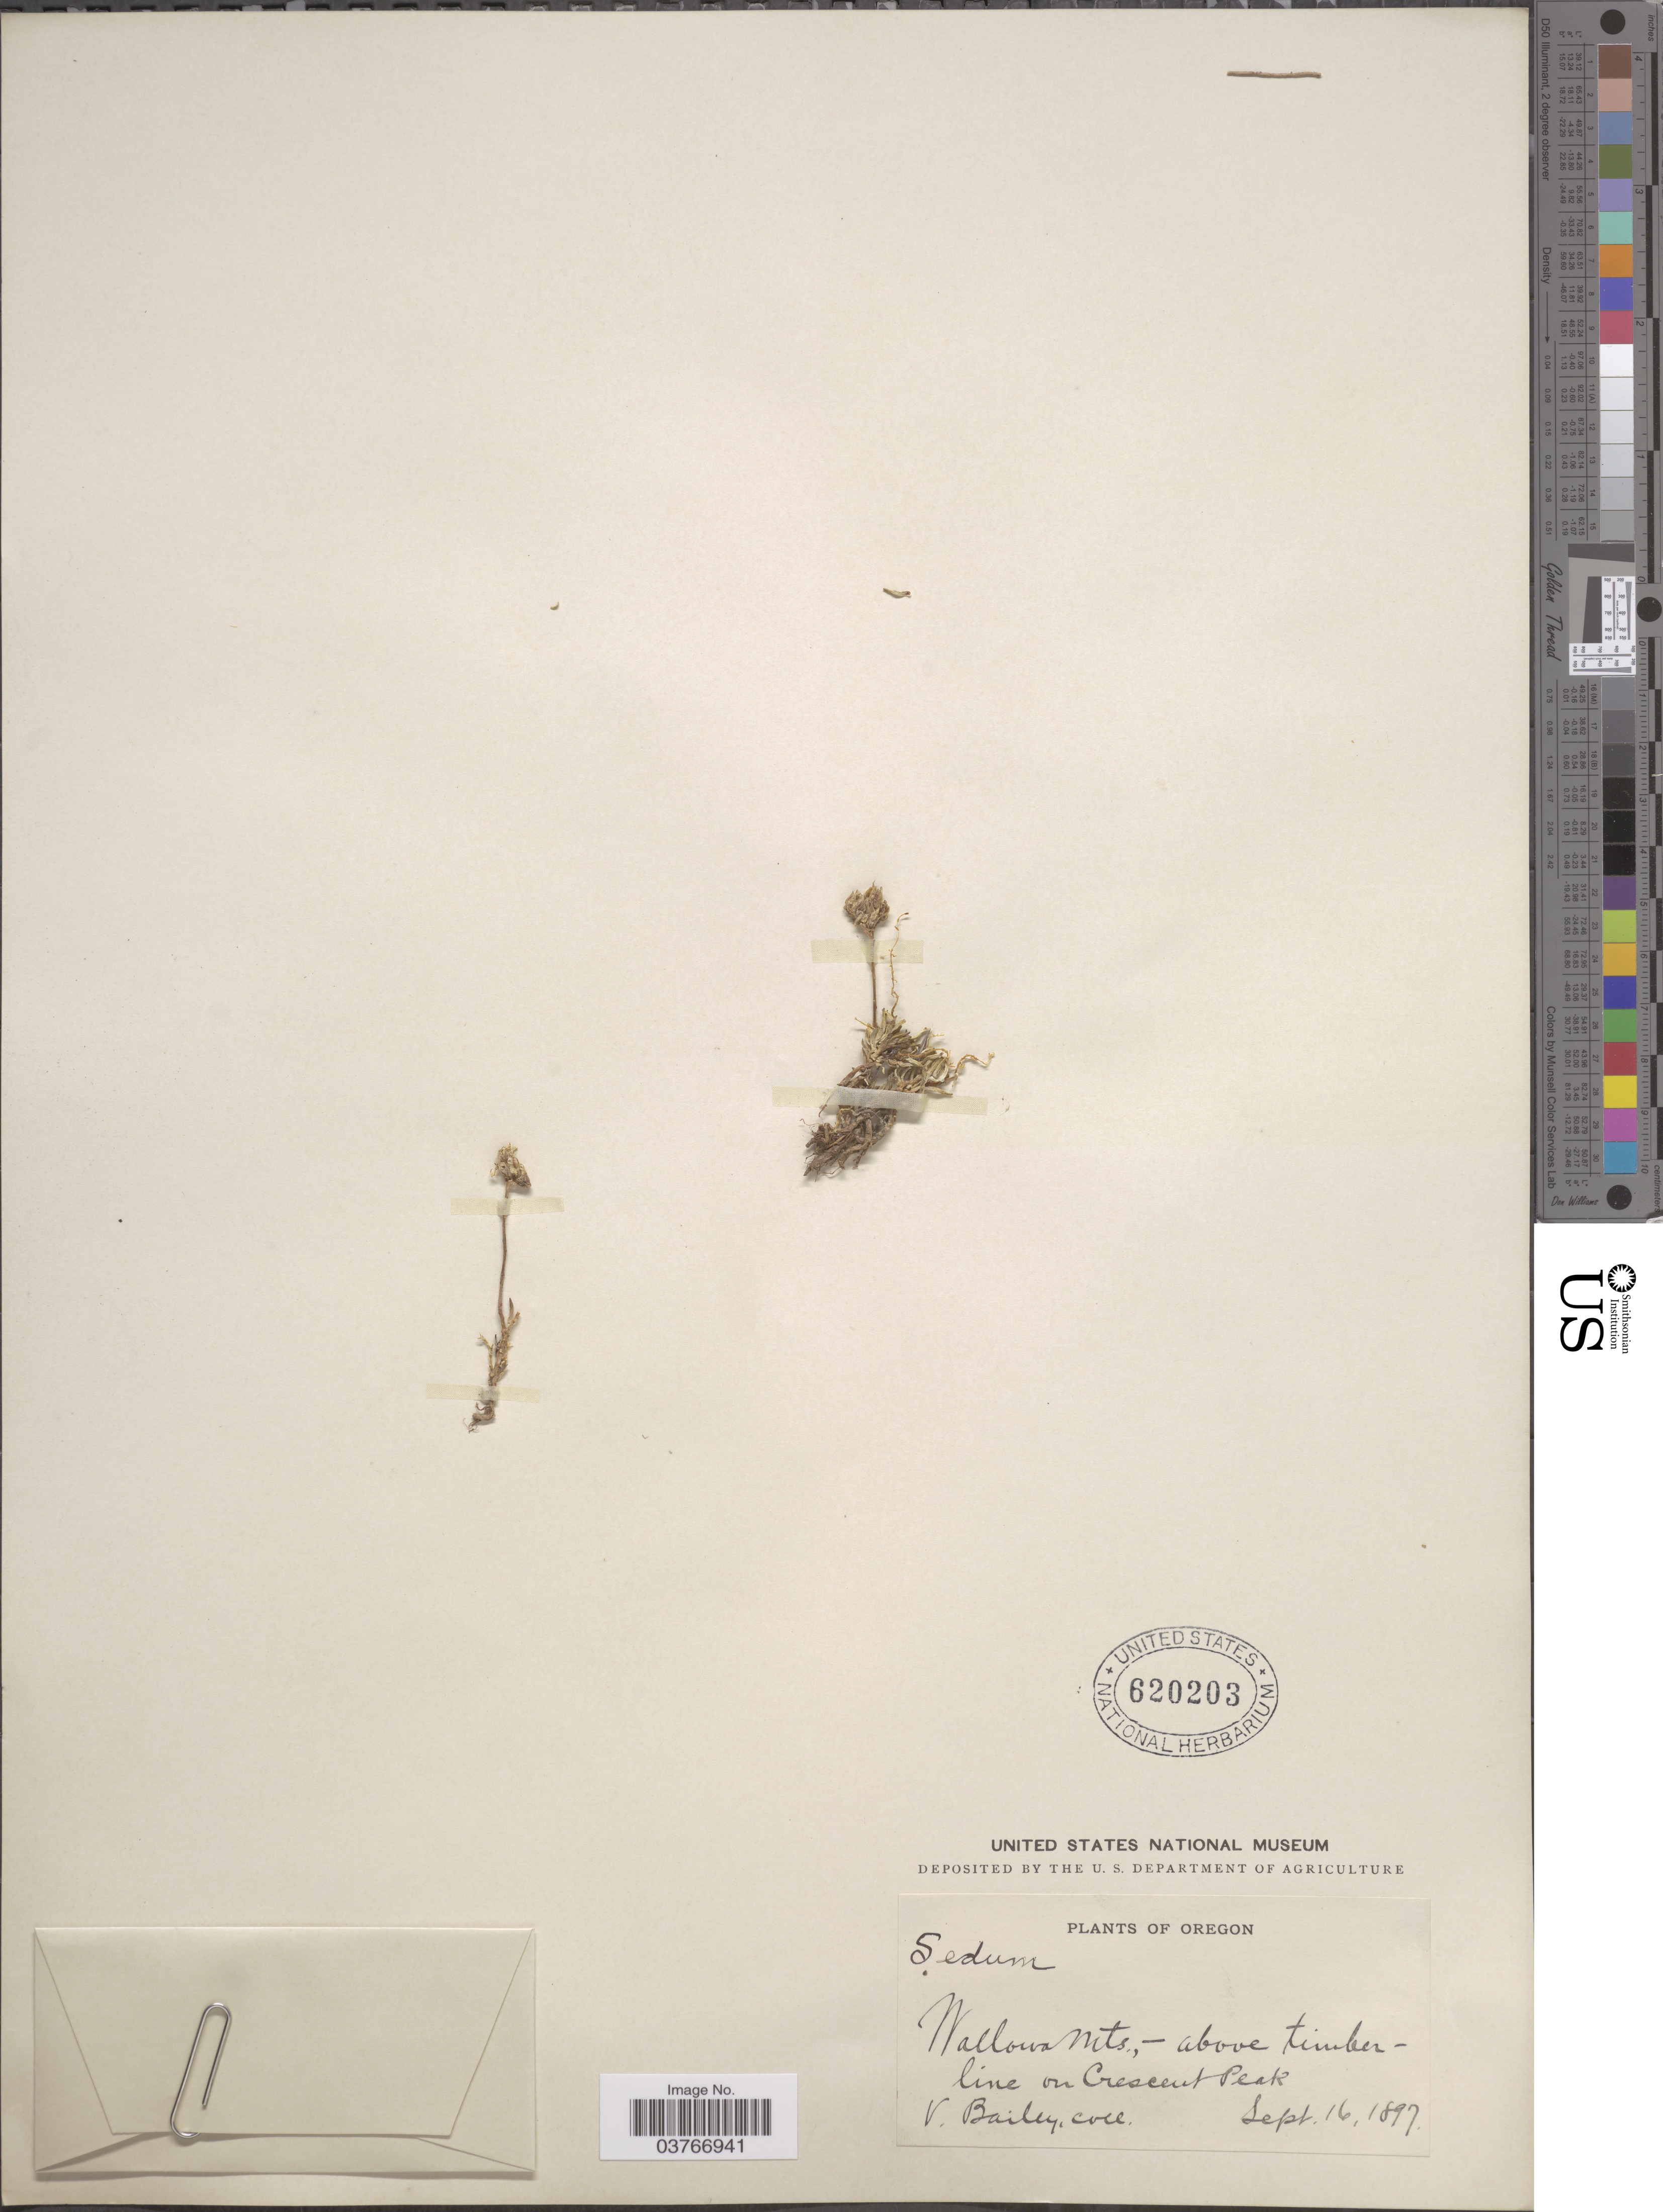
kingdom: Plantae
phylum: Tracheophyta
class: Magnoliopsida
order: Saxifragales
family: Crassulaceae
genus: Sedum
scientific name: Sedum sp.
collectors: V. L. Bailey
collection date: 1897-09-16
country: United States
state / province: Oregon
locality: Wallowa Mts., above timberline on Crescent Peak.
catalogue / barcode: US 620203